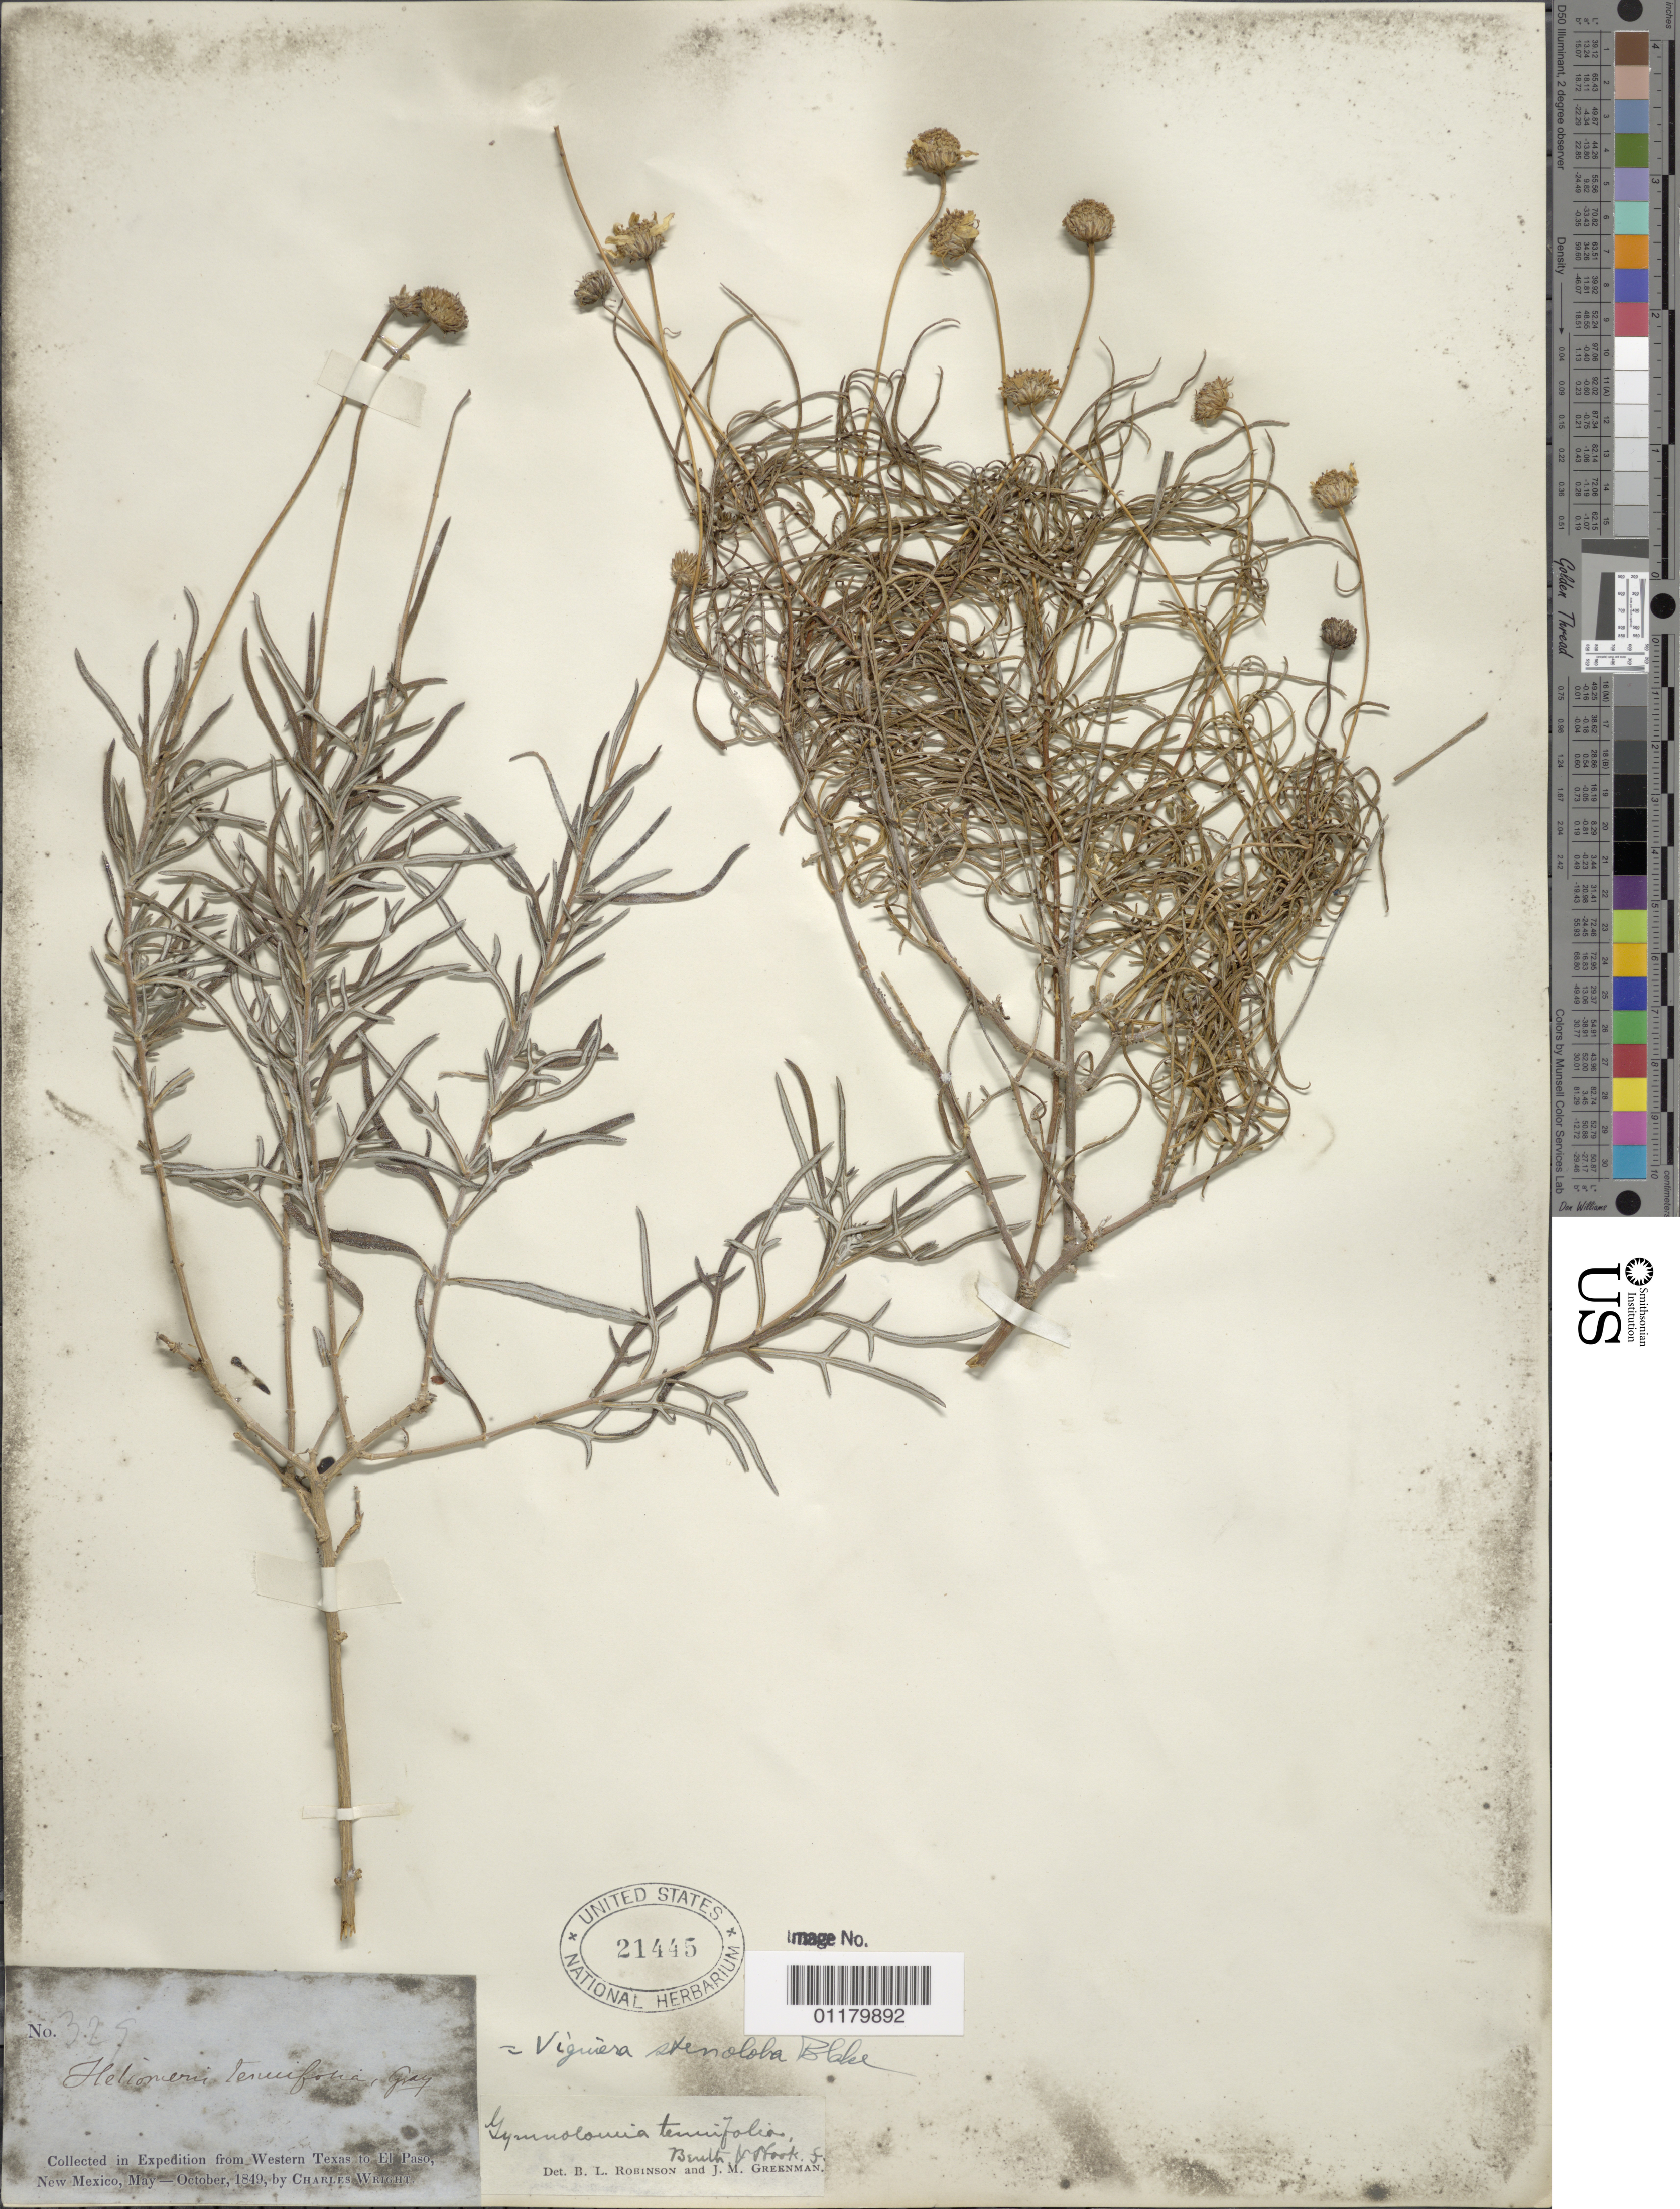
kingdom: Plantae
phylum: Tracheophyta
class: Magnoliopsida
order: Asterales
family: Asteraceae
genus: Viguiera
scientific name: Viguiera stenoloba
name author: S.F. Blake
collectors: C. Wright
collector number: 329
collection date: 1849-05/1849-10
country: United States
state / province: New Mexico / Texas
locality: from Western Texas to El Paso, New Mexico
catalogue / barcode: US 21445